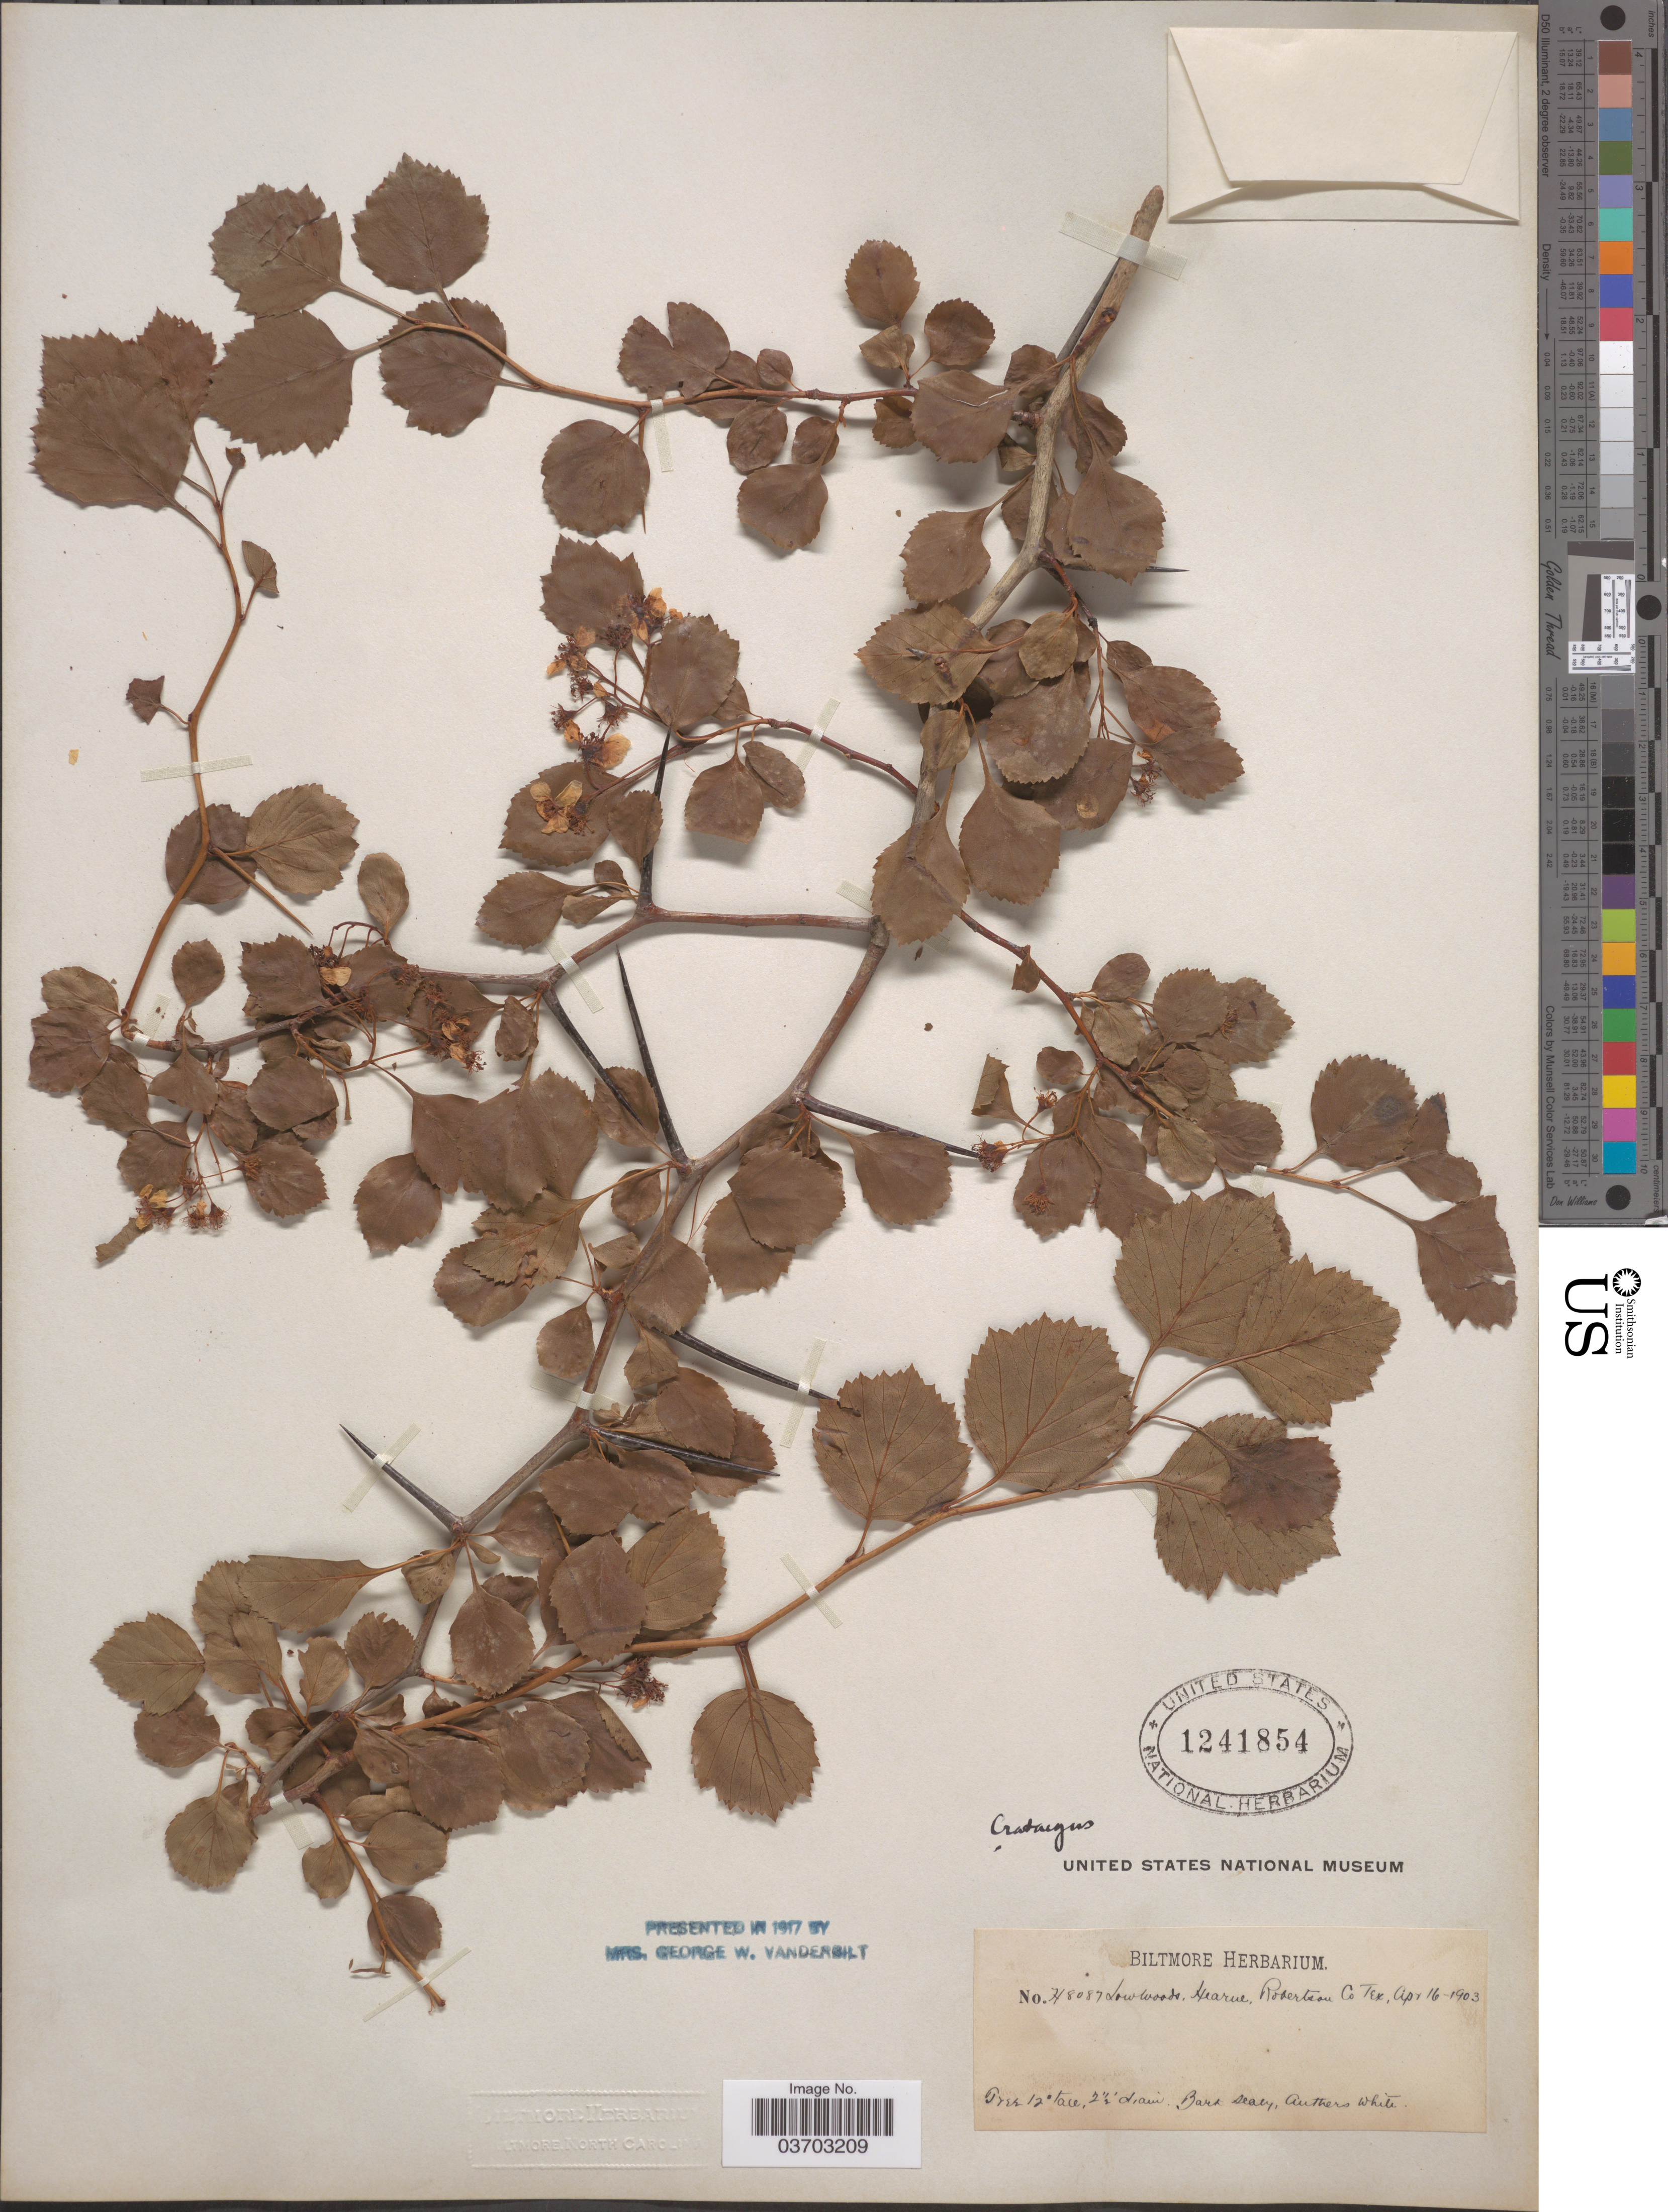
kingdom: Plantae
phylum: Tracheophyta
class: Magnoliopsida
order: Rosales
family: Rosaceae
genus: Crataegus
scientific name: Crataegus sp.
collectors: ex herb. Biltmore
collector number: H8087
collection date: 1903-04-16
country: United States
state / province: Texas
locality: Robertson Co.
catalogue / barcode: US 1241854